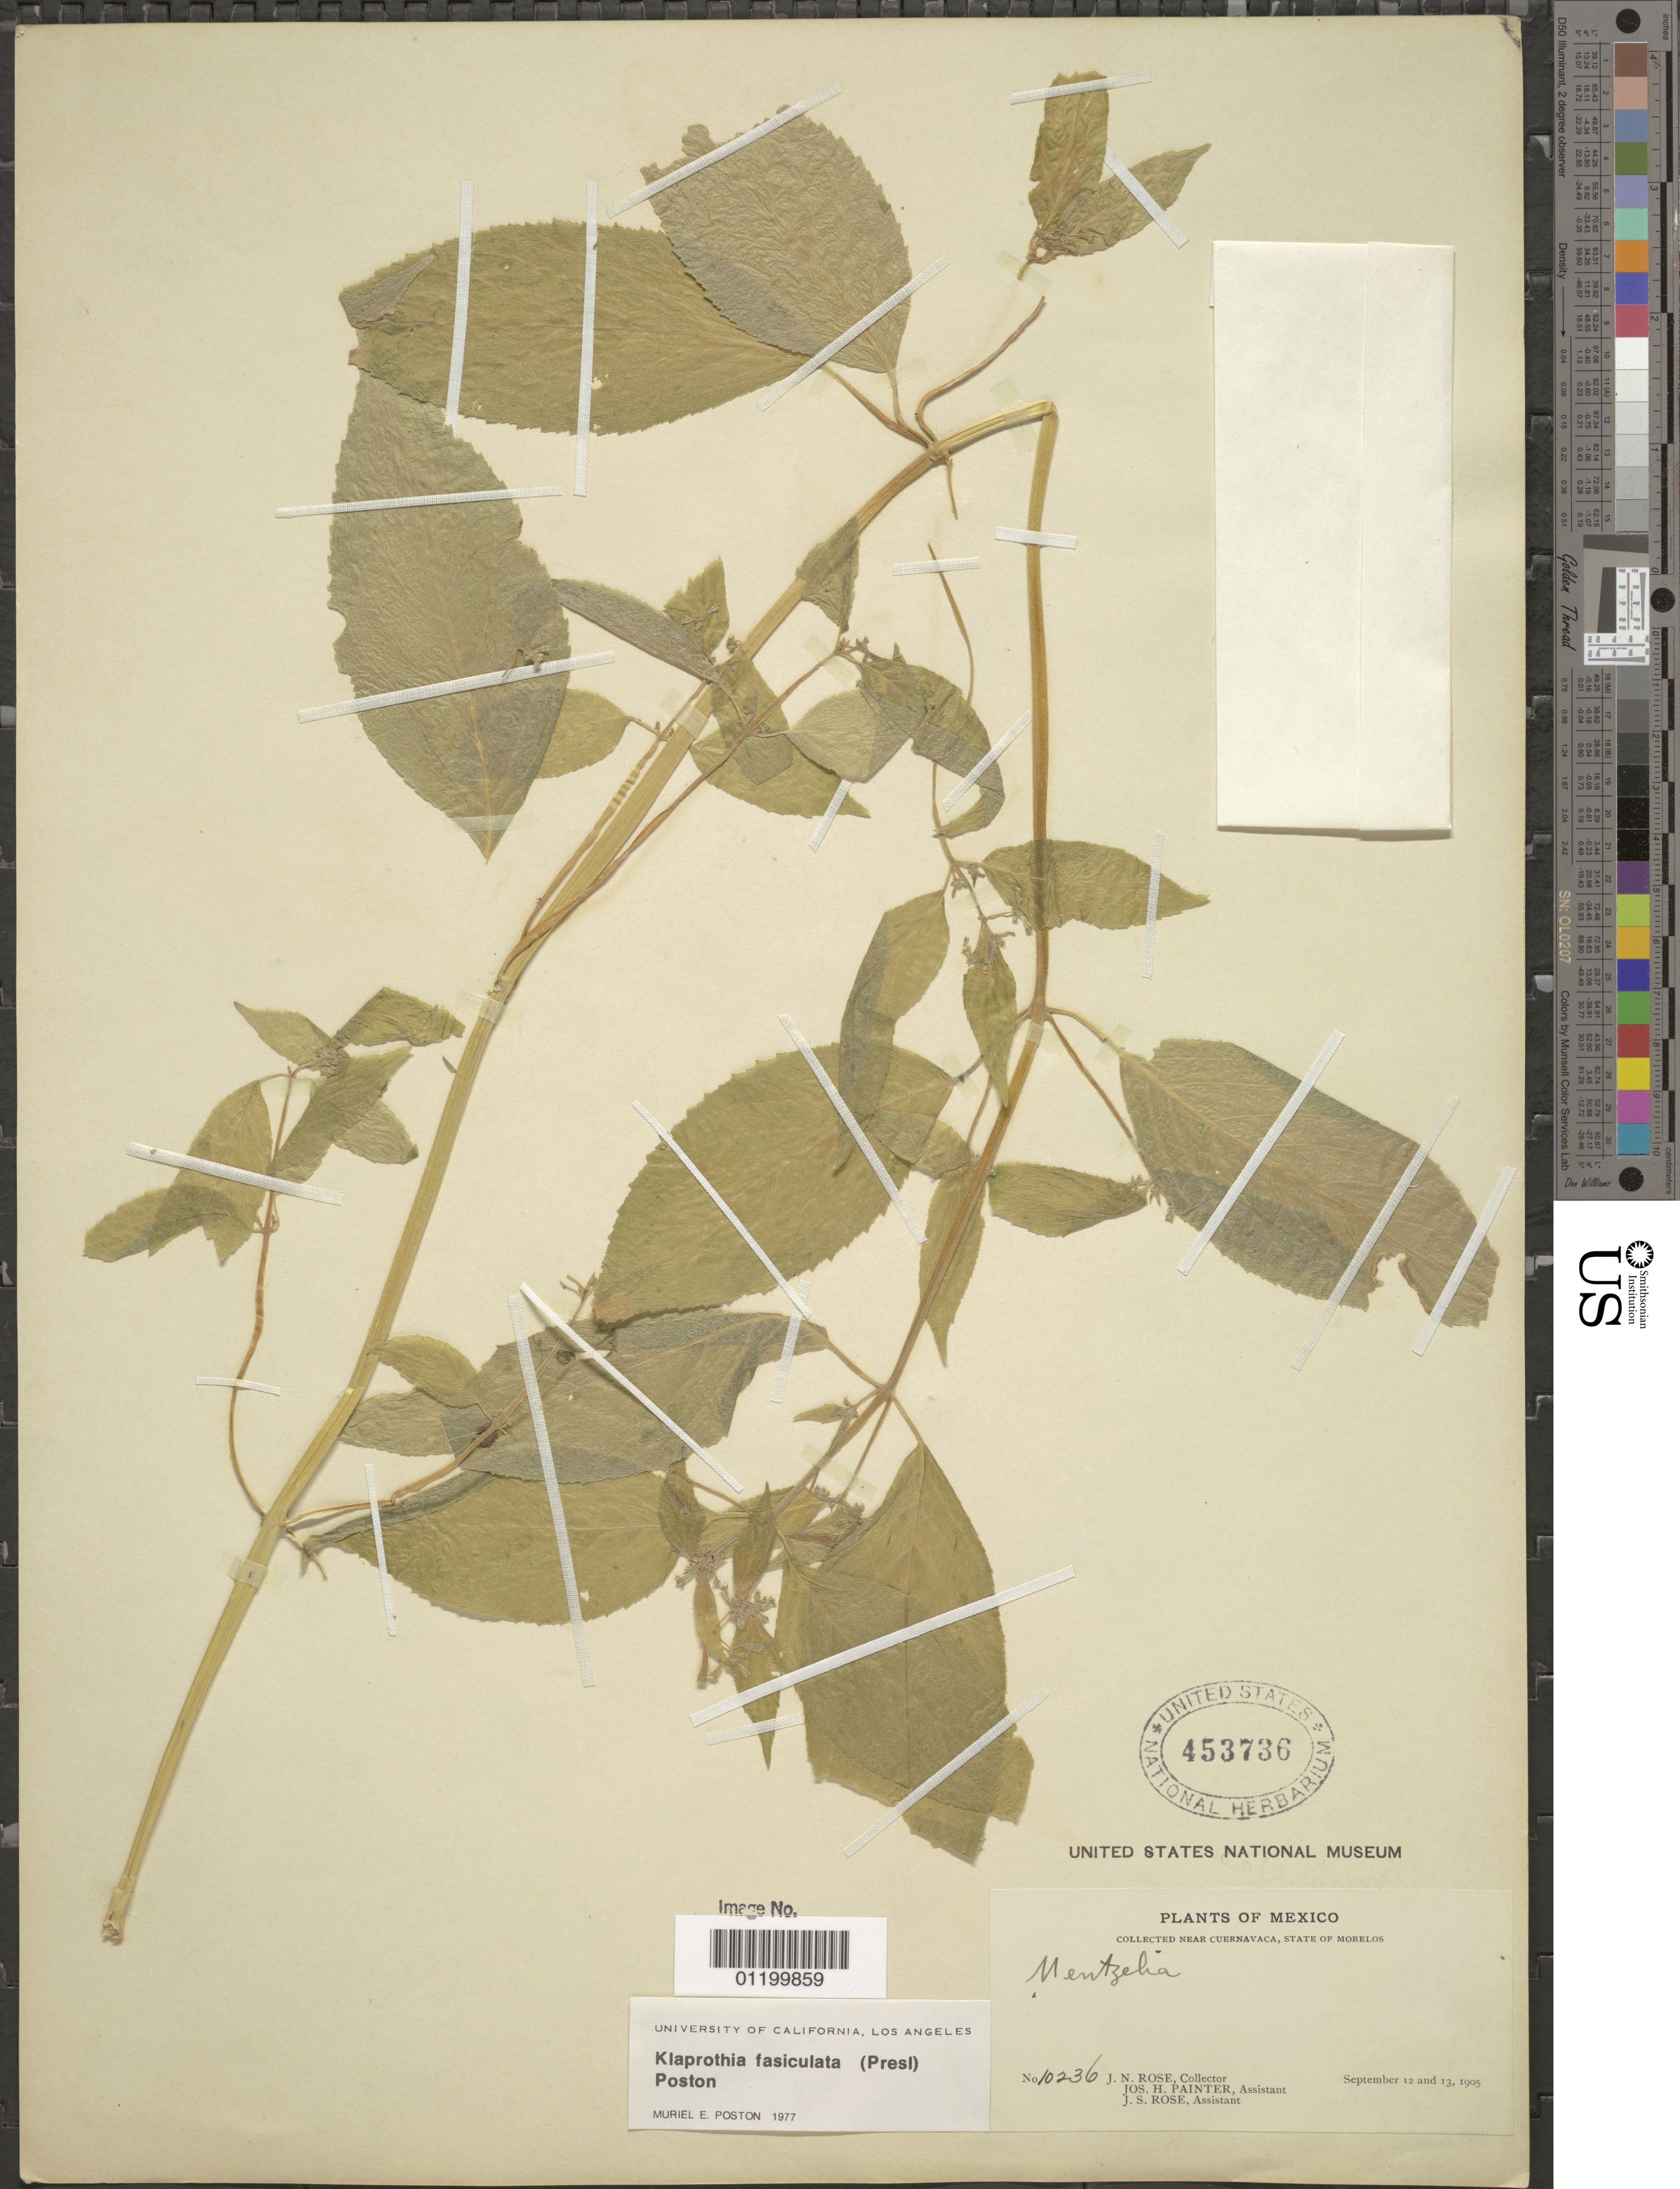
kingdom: Plantae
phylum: Tracheophyta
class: Magnoliopsida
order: Cornales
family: Loasaceae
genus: Klaprothia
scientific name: Klaprothia fasciculata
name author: (C. Presl) Poston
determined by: Poston, M. E.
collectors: J. N. Rose, J. H. Painter & J. S. Rose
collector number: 10236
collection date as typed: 12 Sep 1905 and 13 Sep 1905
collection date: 1905-09-12,1905-09-13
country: Mexico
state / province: Morelos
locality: Near Cuernavaca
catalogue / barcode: US 453736